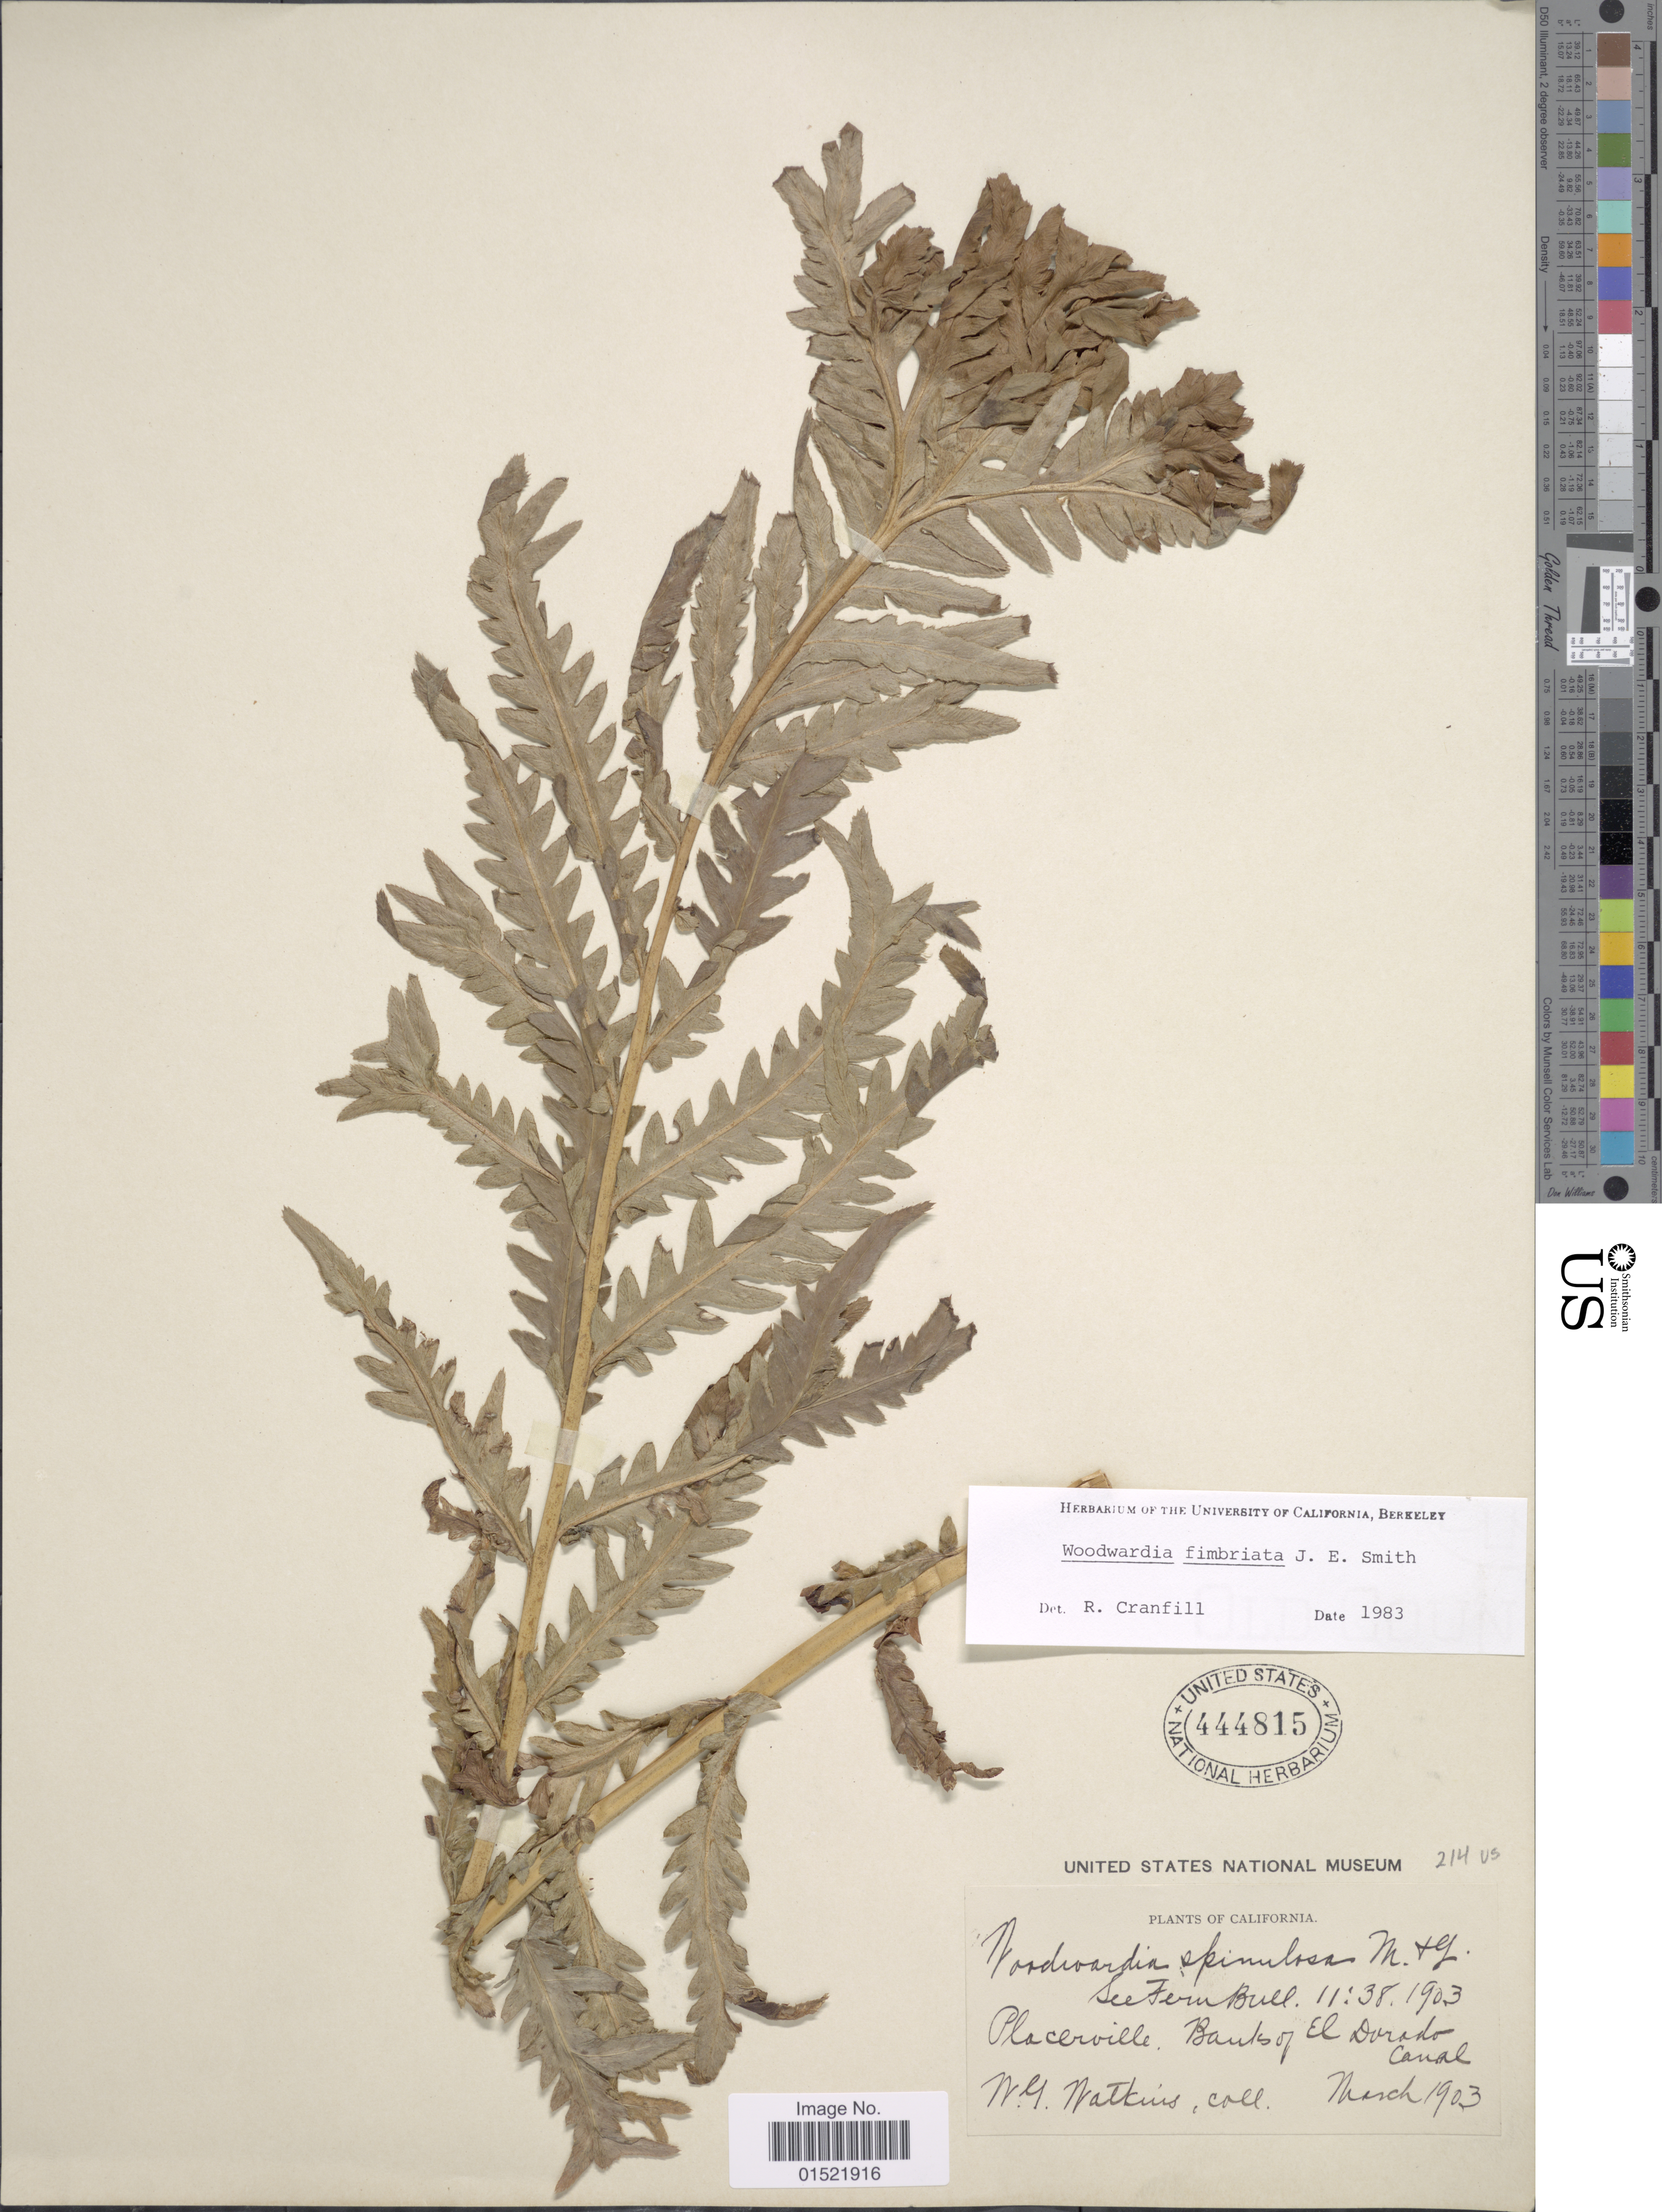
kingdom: Plantae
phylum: Tracheophyta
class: Polypodiopsida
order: Polypodiales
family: Blechnaceae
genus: Woodwardia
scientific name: Woodwardia fimbriata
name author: Sm.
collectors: W. Watkins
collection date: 1903-03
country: United States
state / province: California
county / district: El Dorado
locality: Placerville, Banks of El Dorado Canal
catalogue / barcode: US 444815